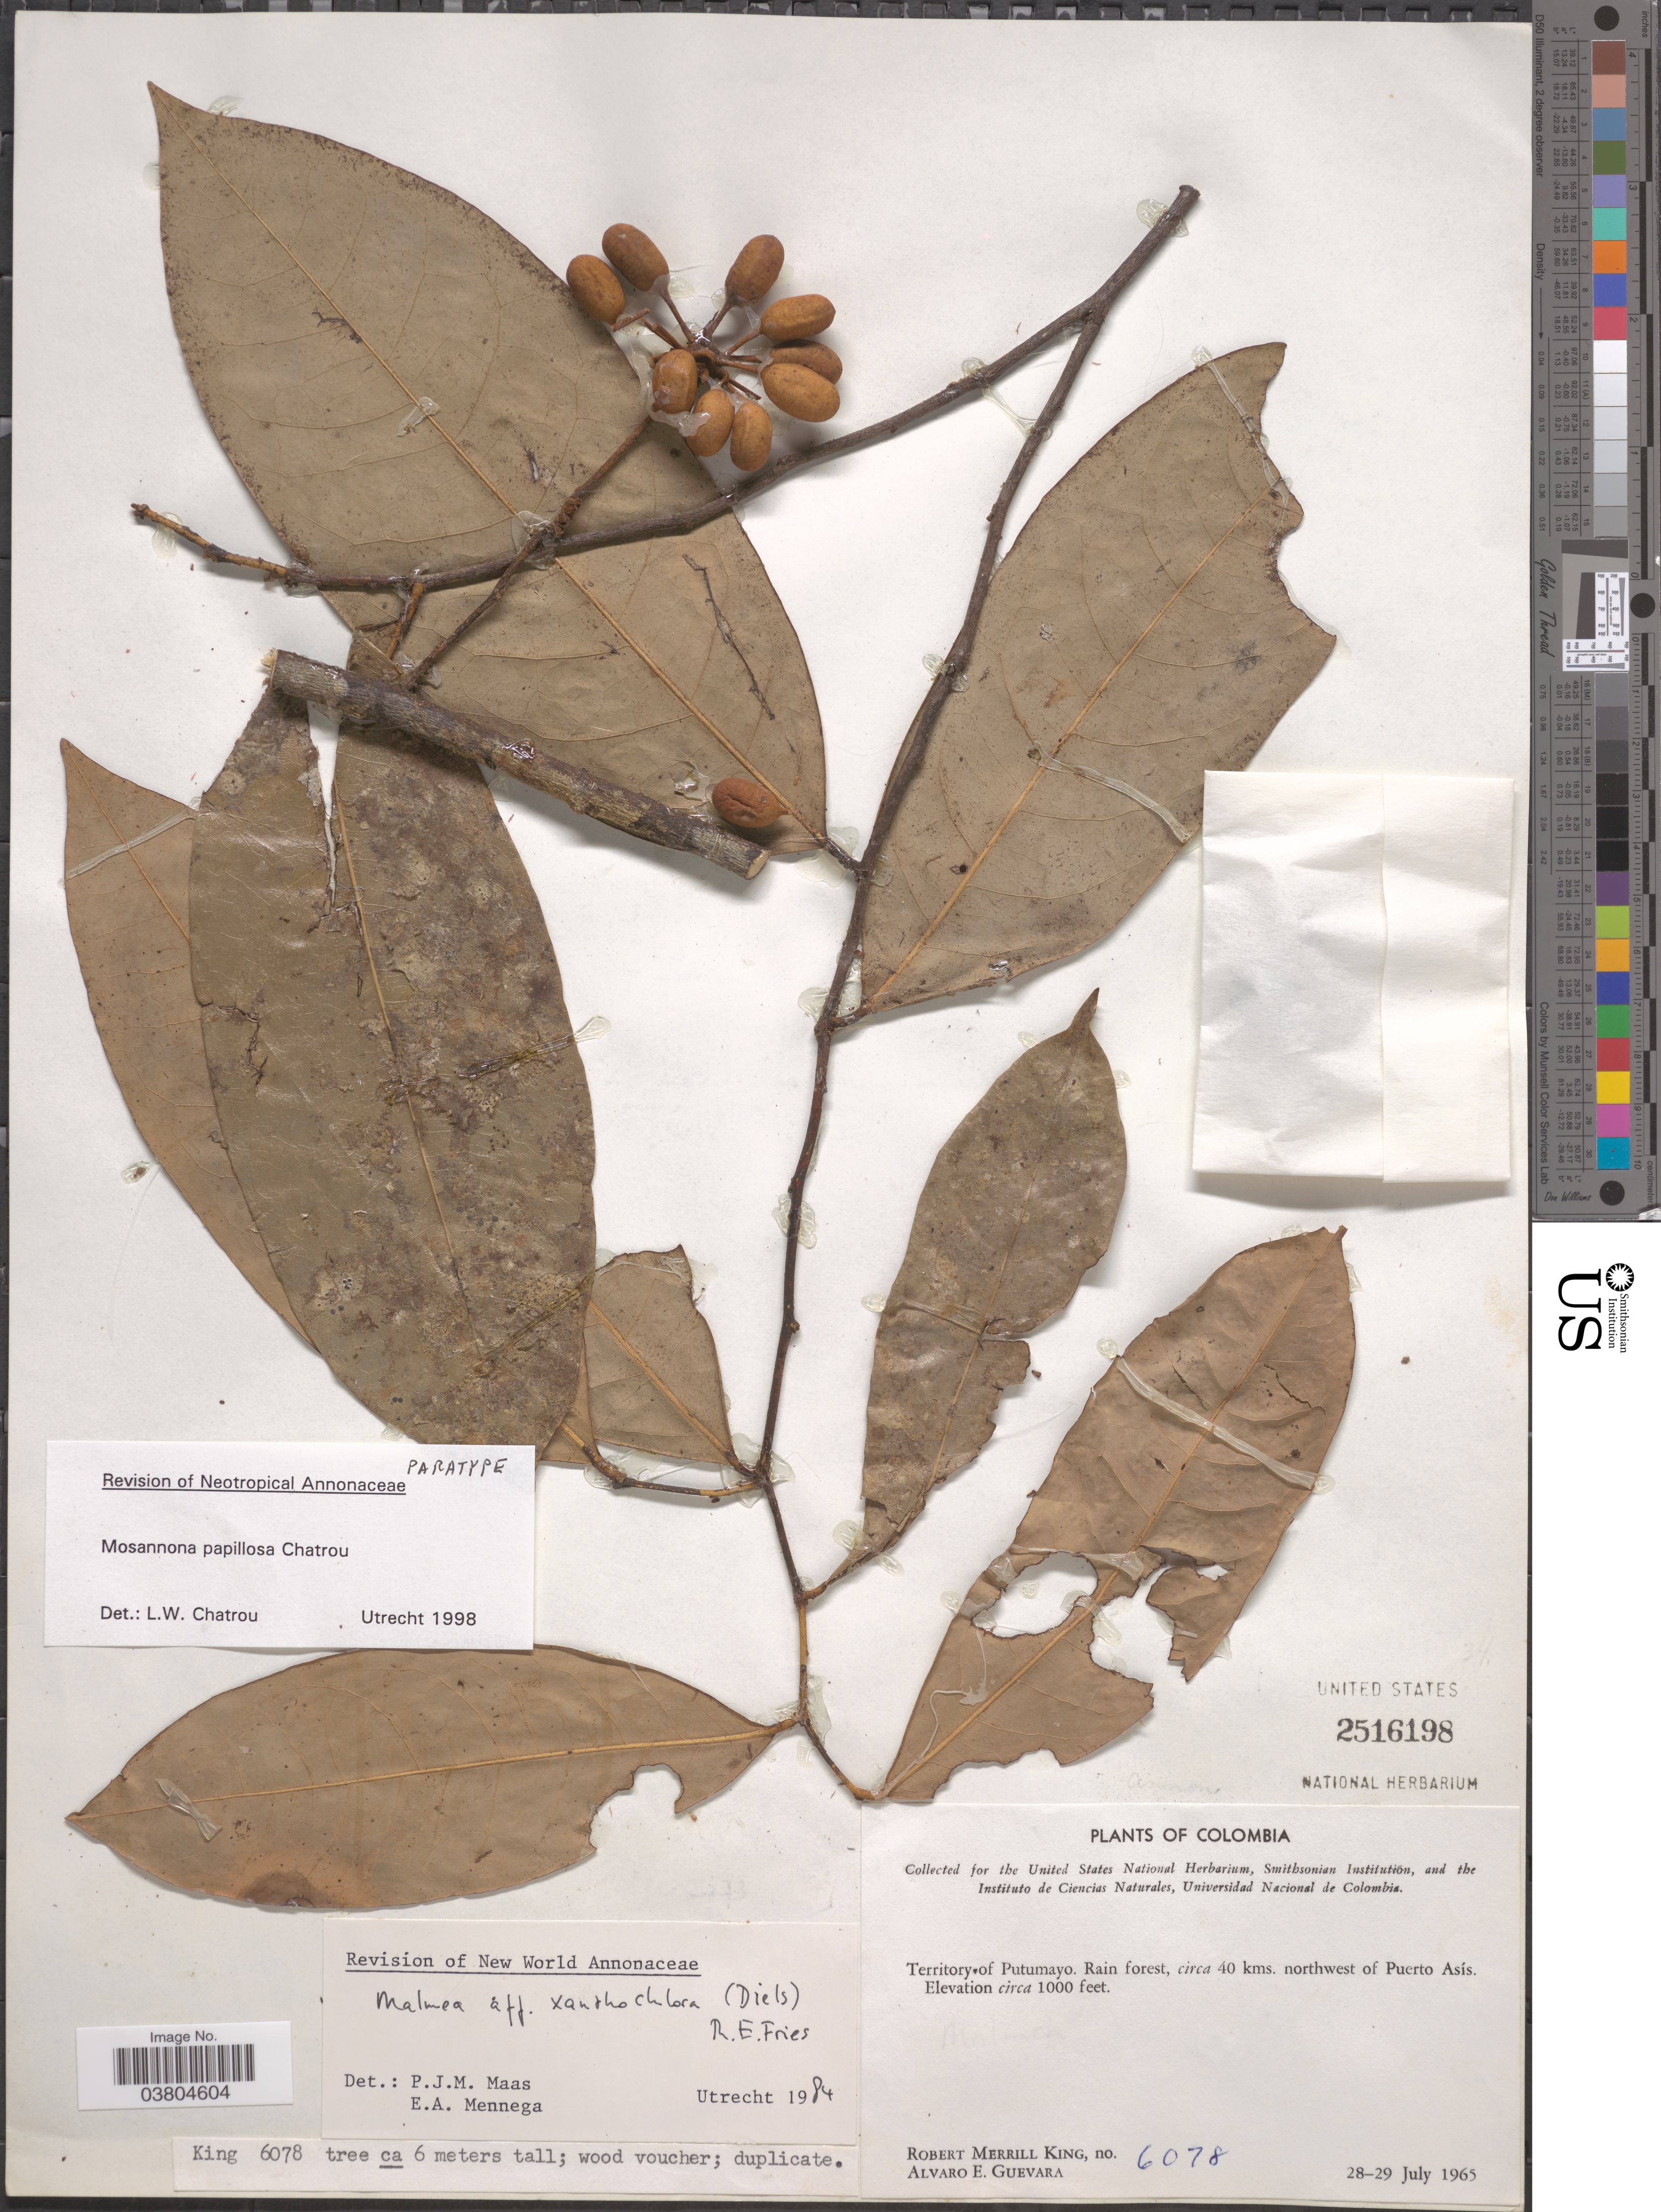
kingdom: Plantae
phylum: Tracheophyta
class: Magnoliopsida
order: Magnoliales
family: Annonaceae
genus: Mosannona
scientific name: Mosannona papillosa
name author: Chatrou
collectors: R. M. King & A. E. Guevara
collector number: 6078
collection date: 1965-07-28/1965-07-29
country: Colombia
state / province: Putumayo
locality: Rain forest, circa 40 kms. northwest of Puerto Asís.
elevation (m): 305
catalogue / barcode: US 2516198